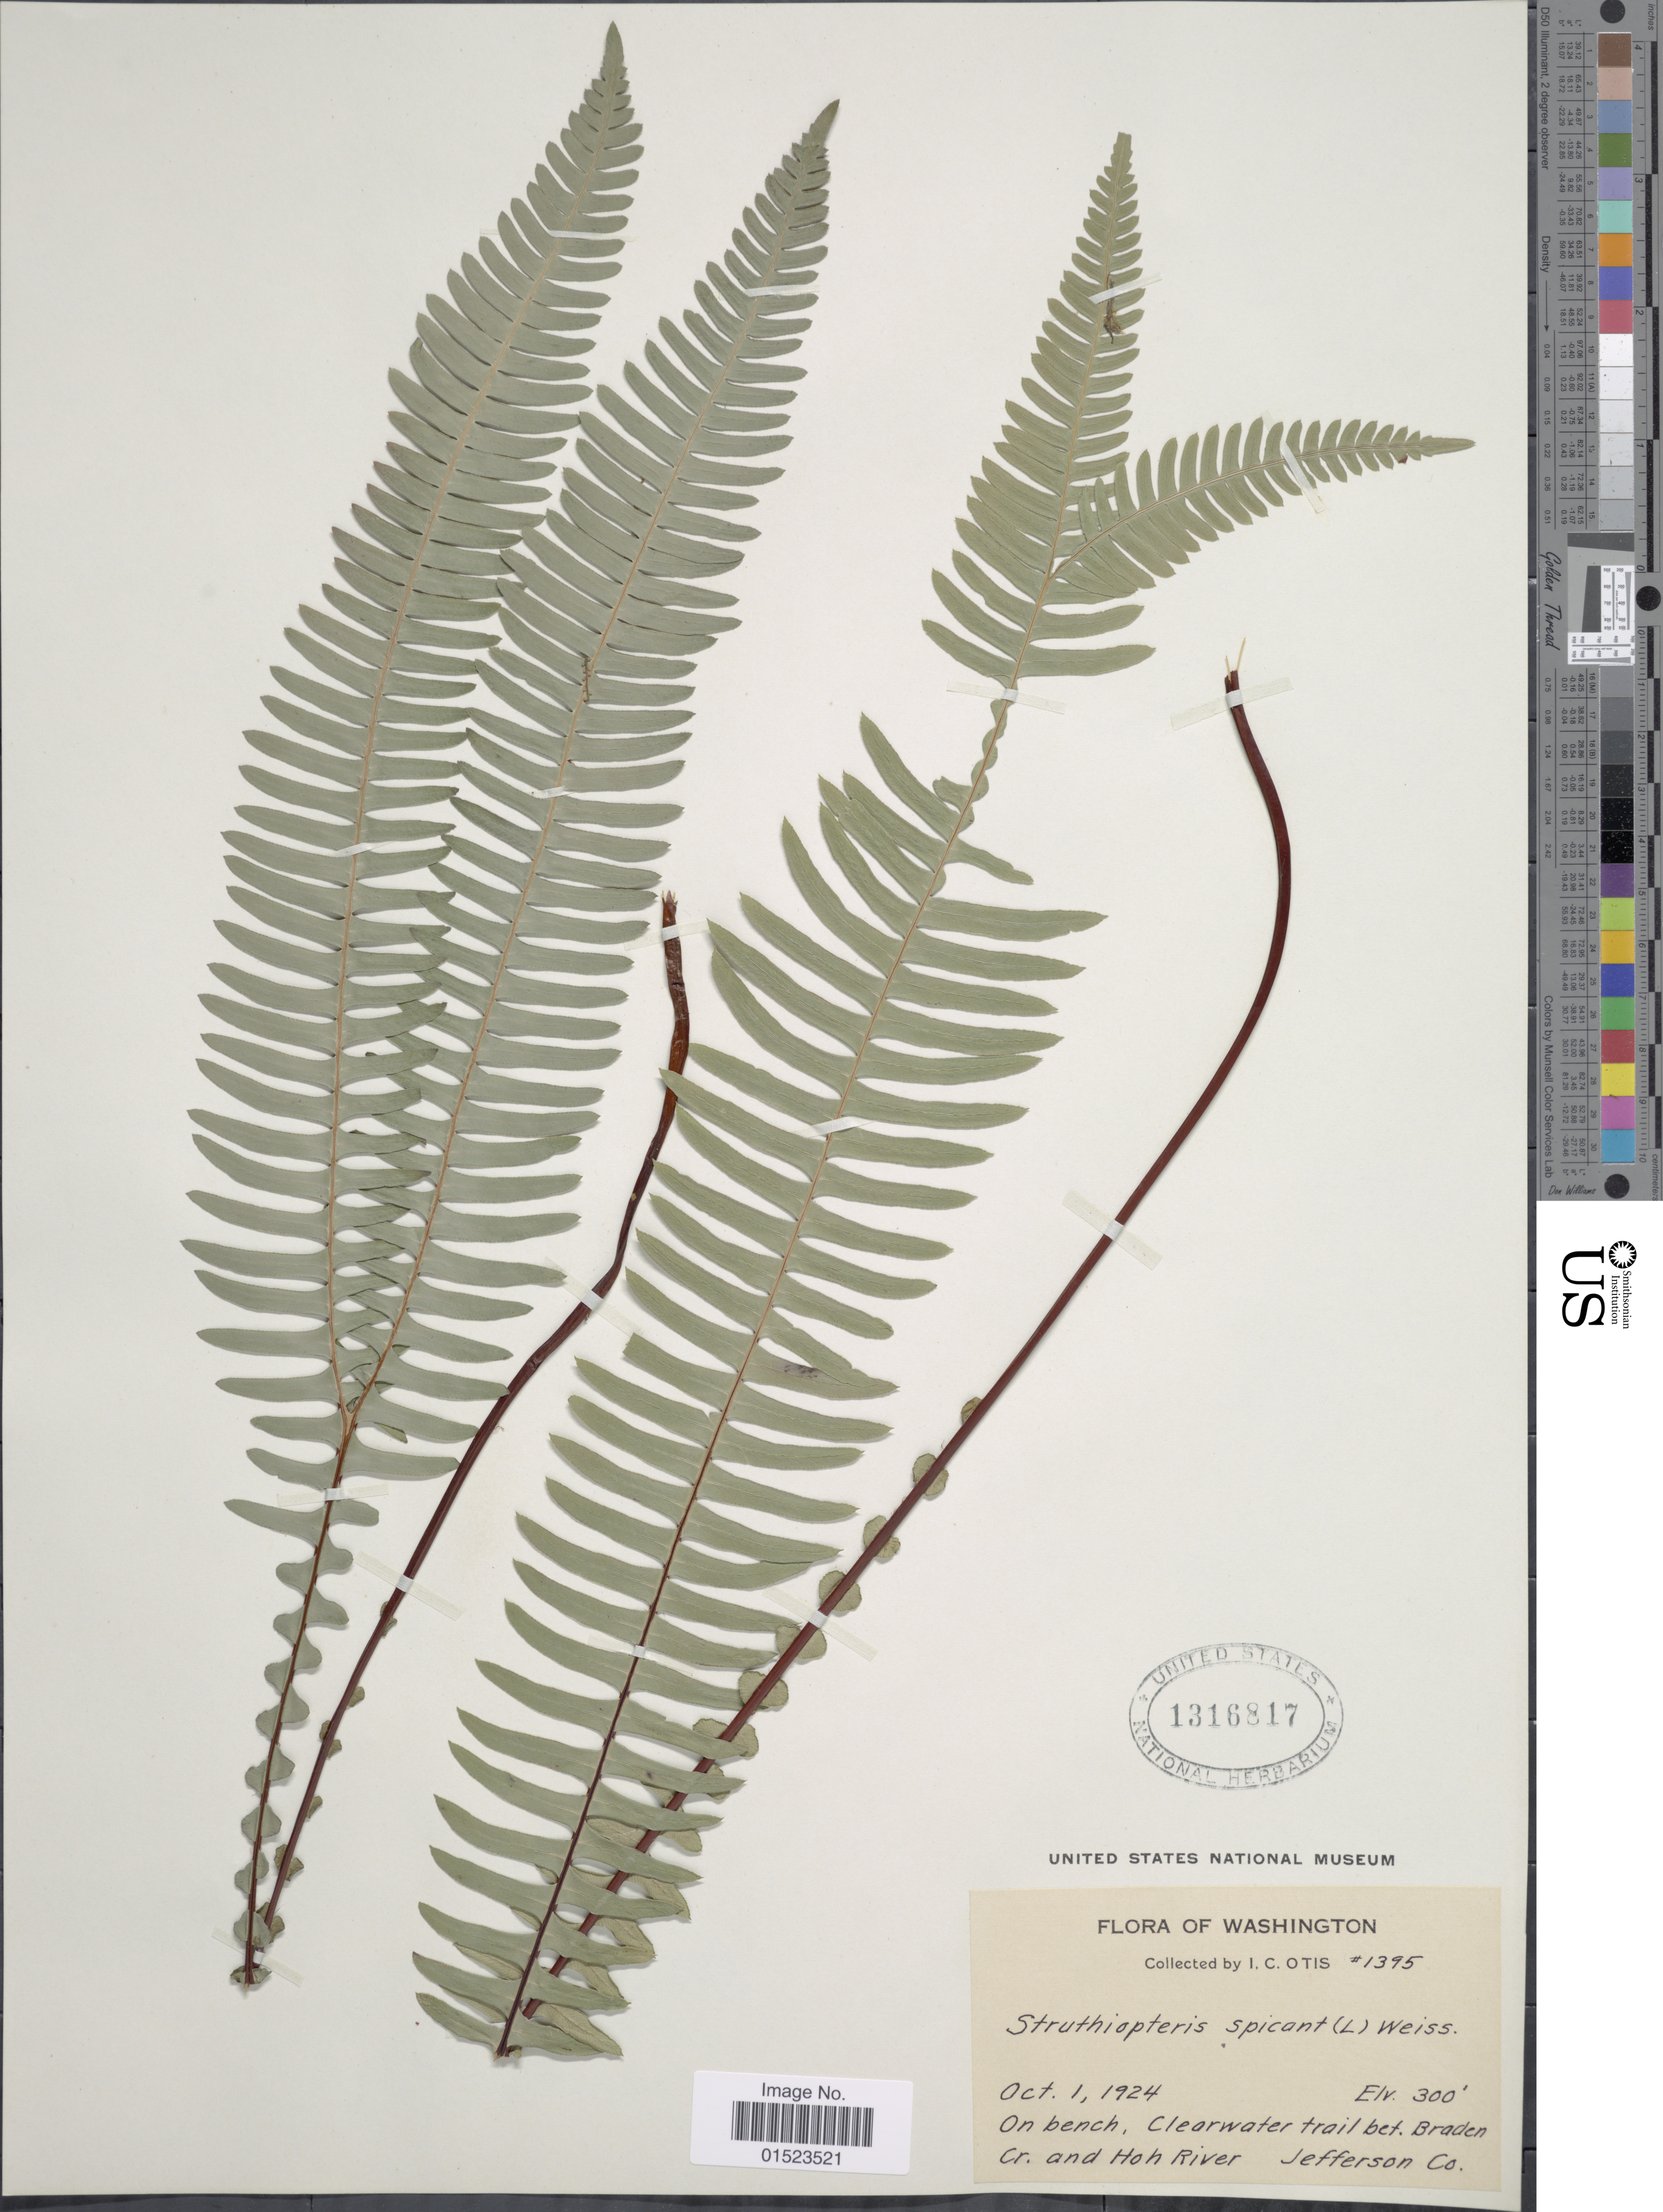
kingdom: Plantae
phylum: Tracheophyta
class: Polypodiopsida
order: Polypodiales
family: Blechnaceae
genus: Blechnum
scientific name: Blechnum spicant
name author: (L.) Sm.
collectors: I. C. Otis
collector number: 1395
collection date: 1924-10-01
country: United States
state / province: Washington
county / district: Jefferson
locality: On bench, Clearwater trail bet. Braden Cr. and Hoh River, Jefferson Co.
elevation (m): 91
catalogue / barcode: US 1316817